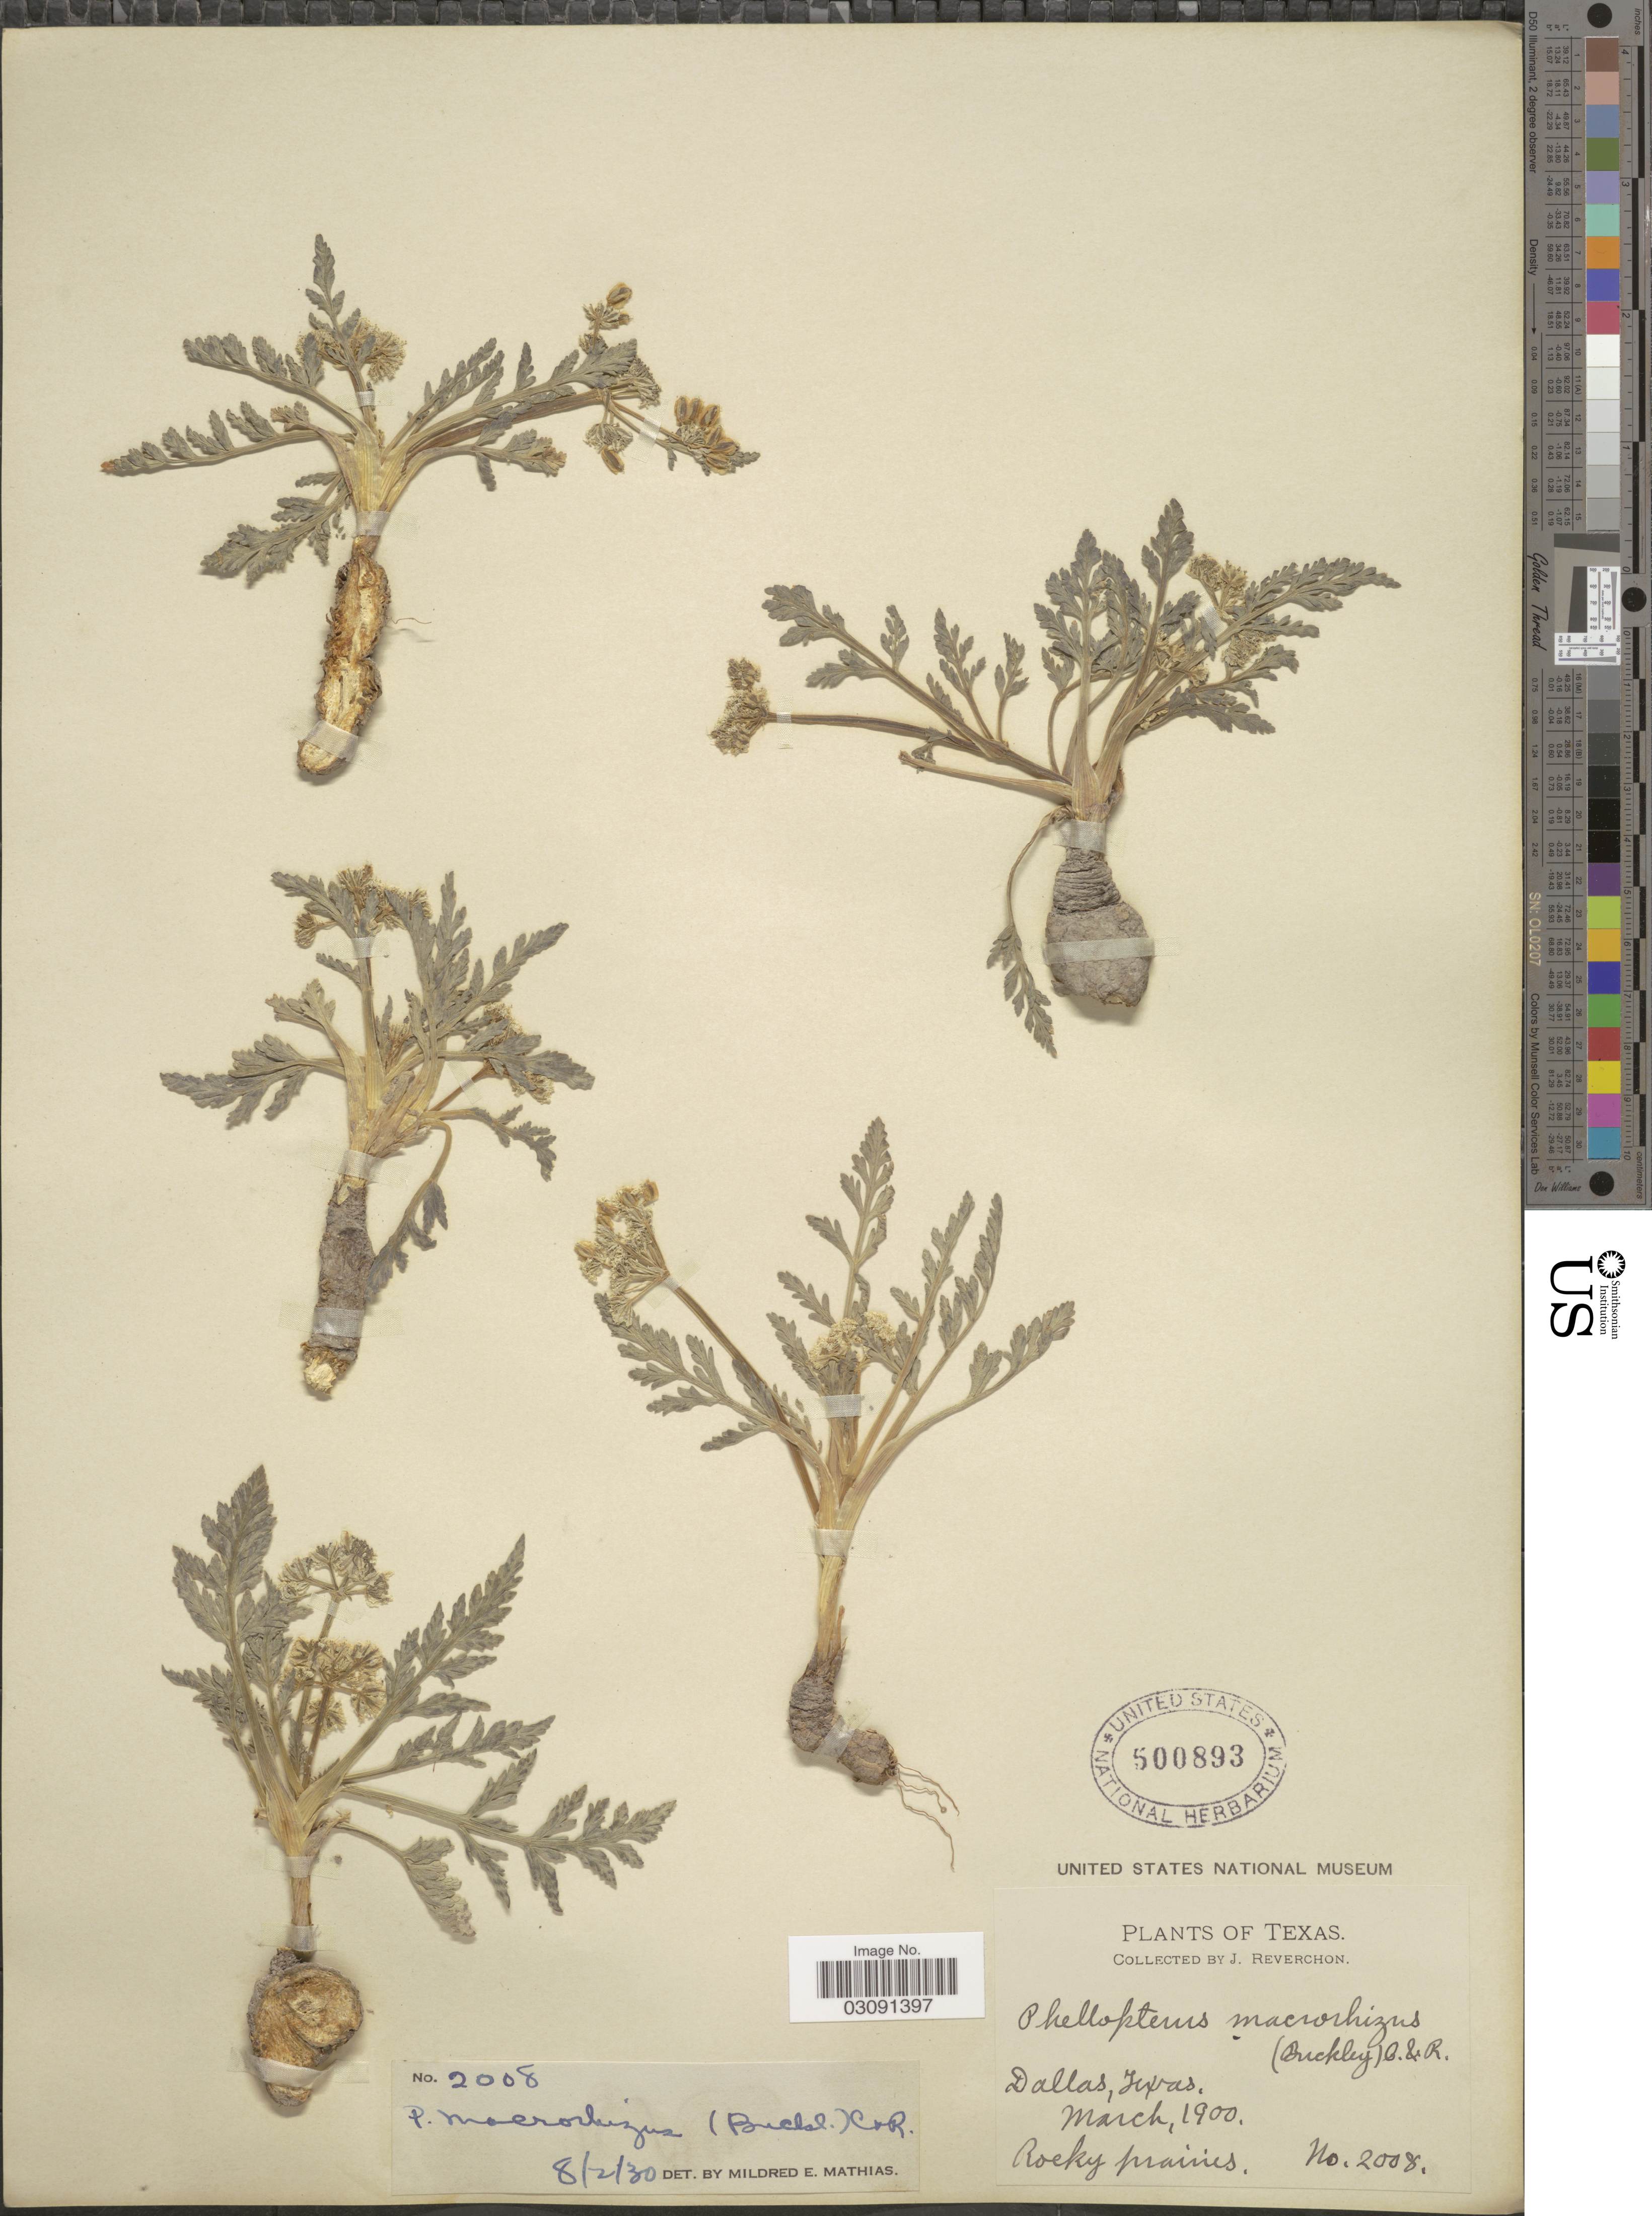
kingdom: Plantae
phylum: Tracheophyta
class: Magnoliopsida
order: Apiales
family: Apiaceae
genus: Cymopterus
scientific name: Cymopterus macrorhizus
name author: Buckley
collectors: J. Reverchon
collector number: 2008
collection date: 1900-03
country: United States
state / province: Texas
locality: Dallas.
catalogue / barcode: US 500893